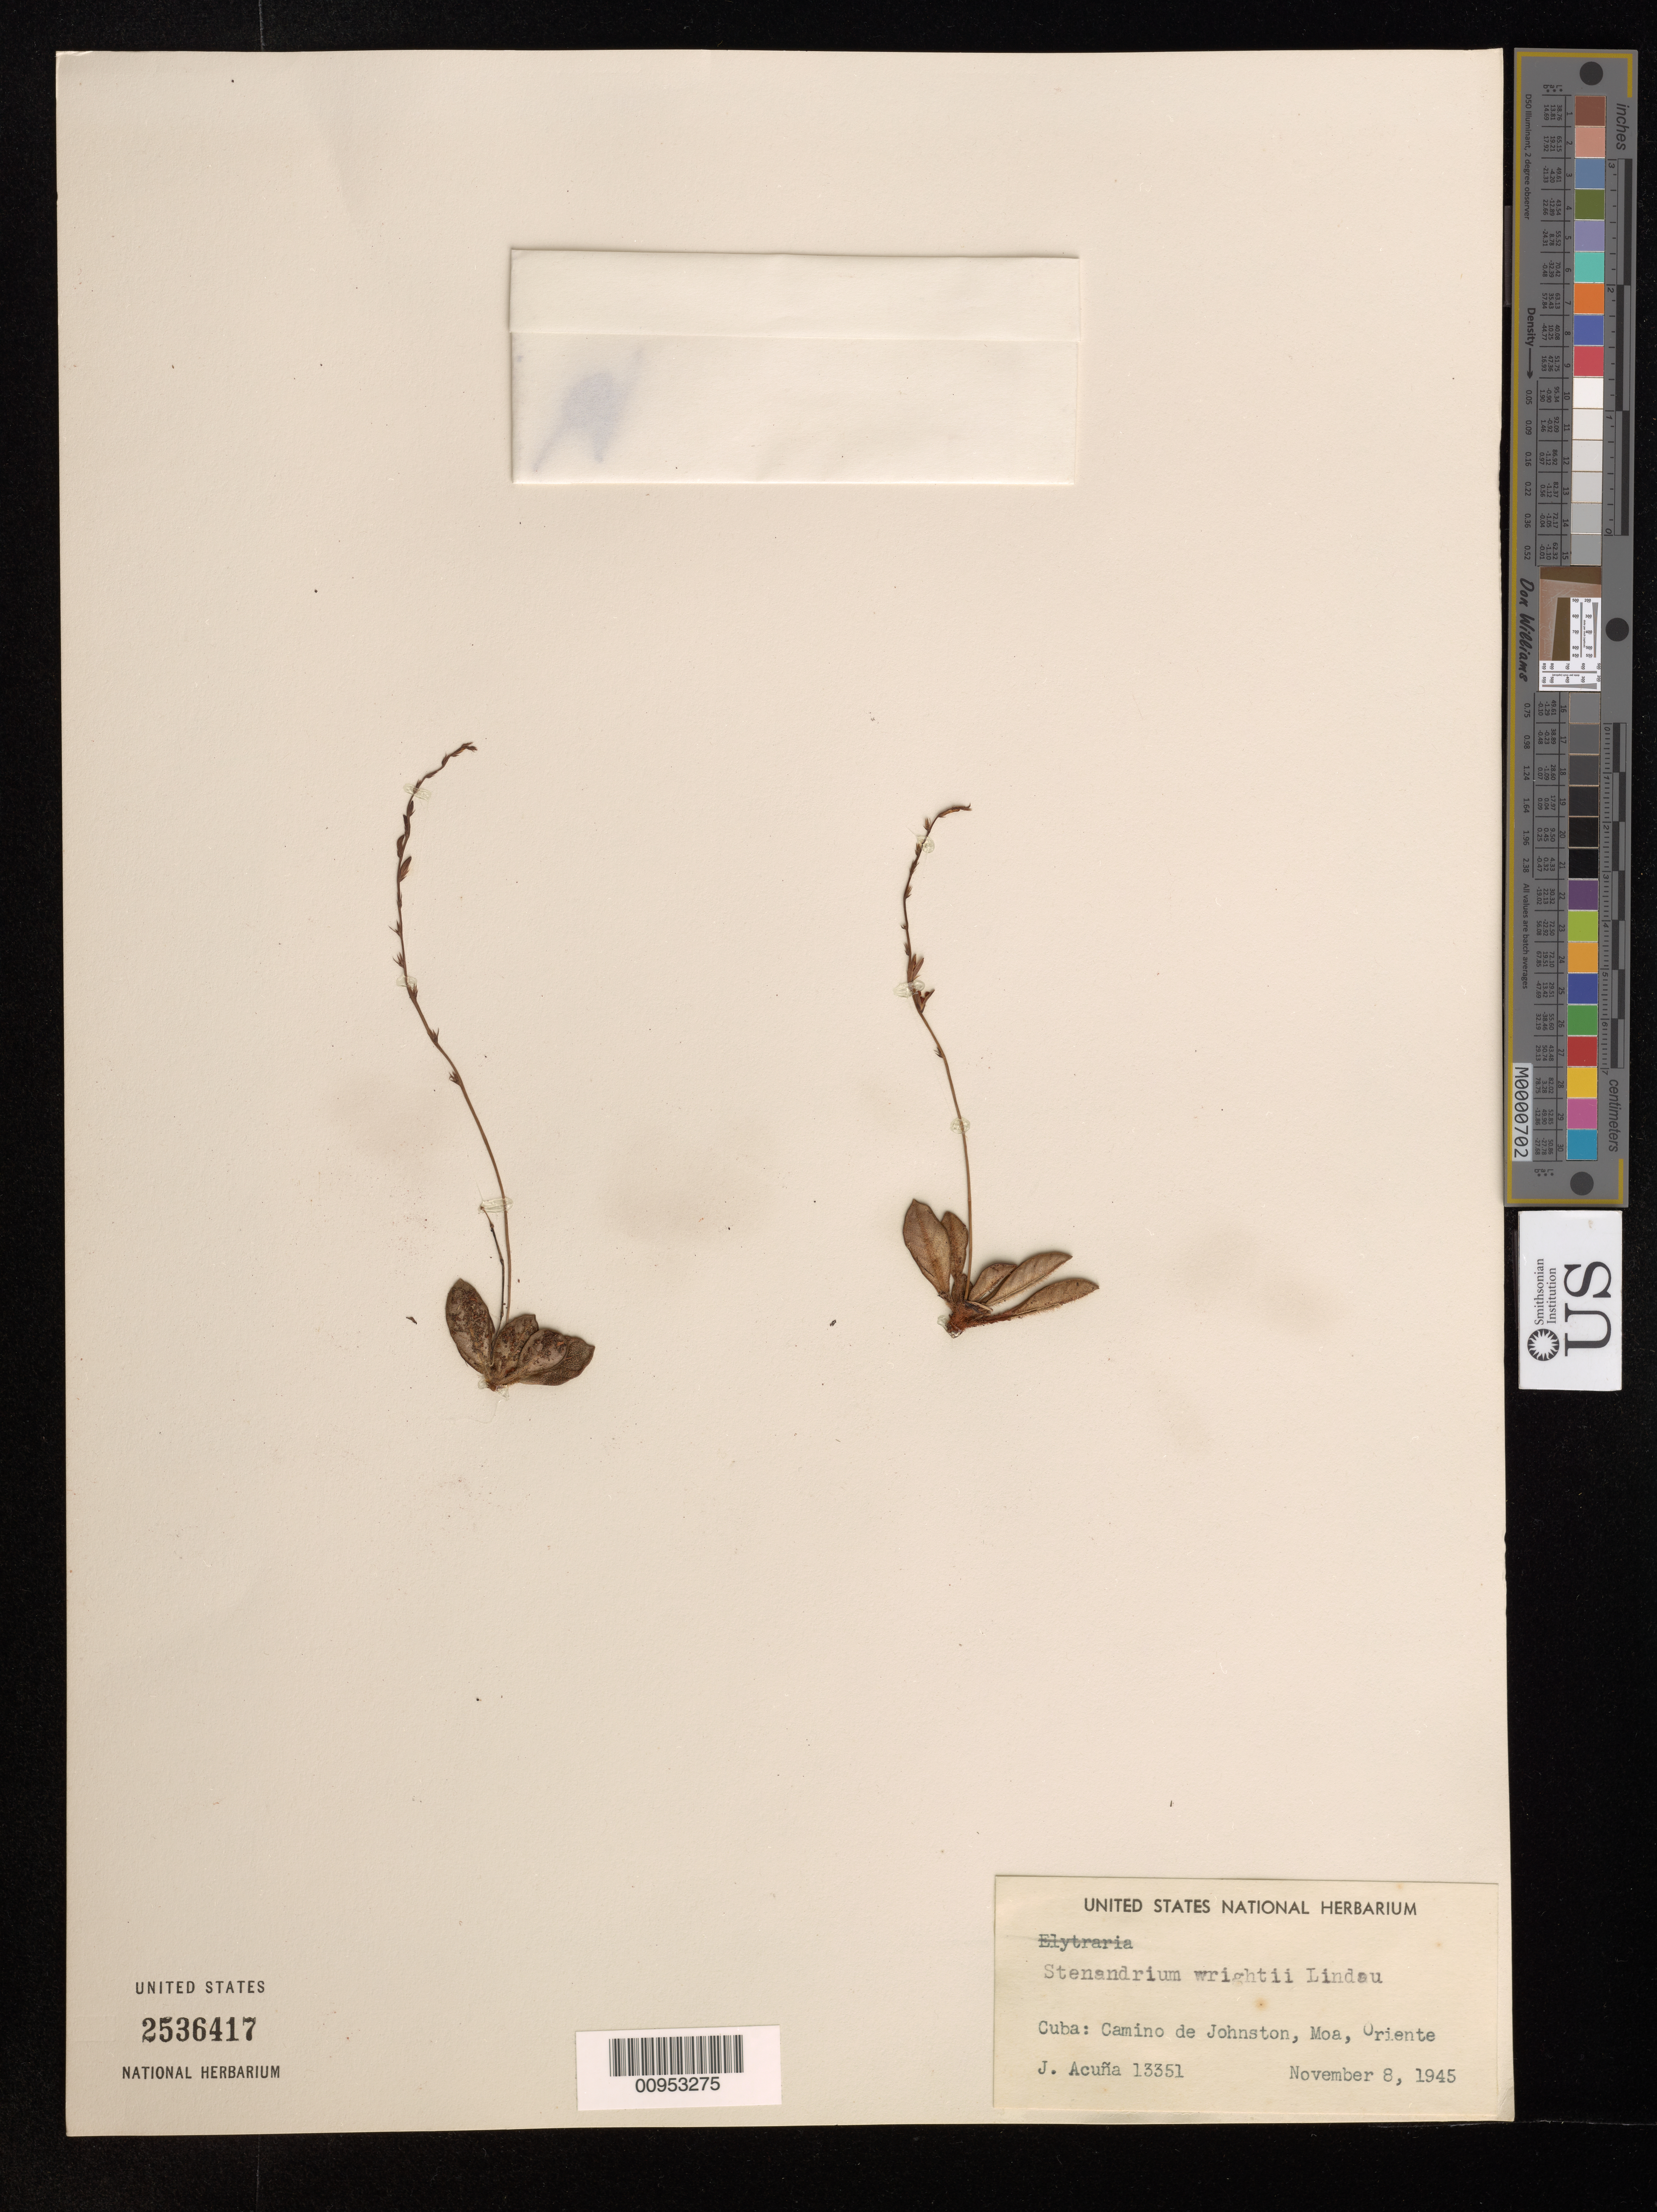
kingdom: Plantae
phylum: Tracheophyta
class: Magnoliopsida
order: Lamiales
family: Acanthaceae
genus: Stenandrium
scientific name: Stenandrium wrightii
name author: Lindau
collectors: J. Acuña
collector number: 13351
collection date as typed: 08 Nov 1945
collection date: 1945-11-08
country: Cuba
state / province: Holguin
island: Cuba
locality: Camino de Johnston, Moa [Oriente]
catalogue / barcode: US 2536417